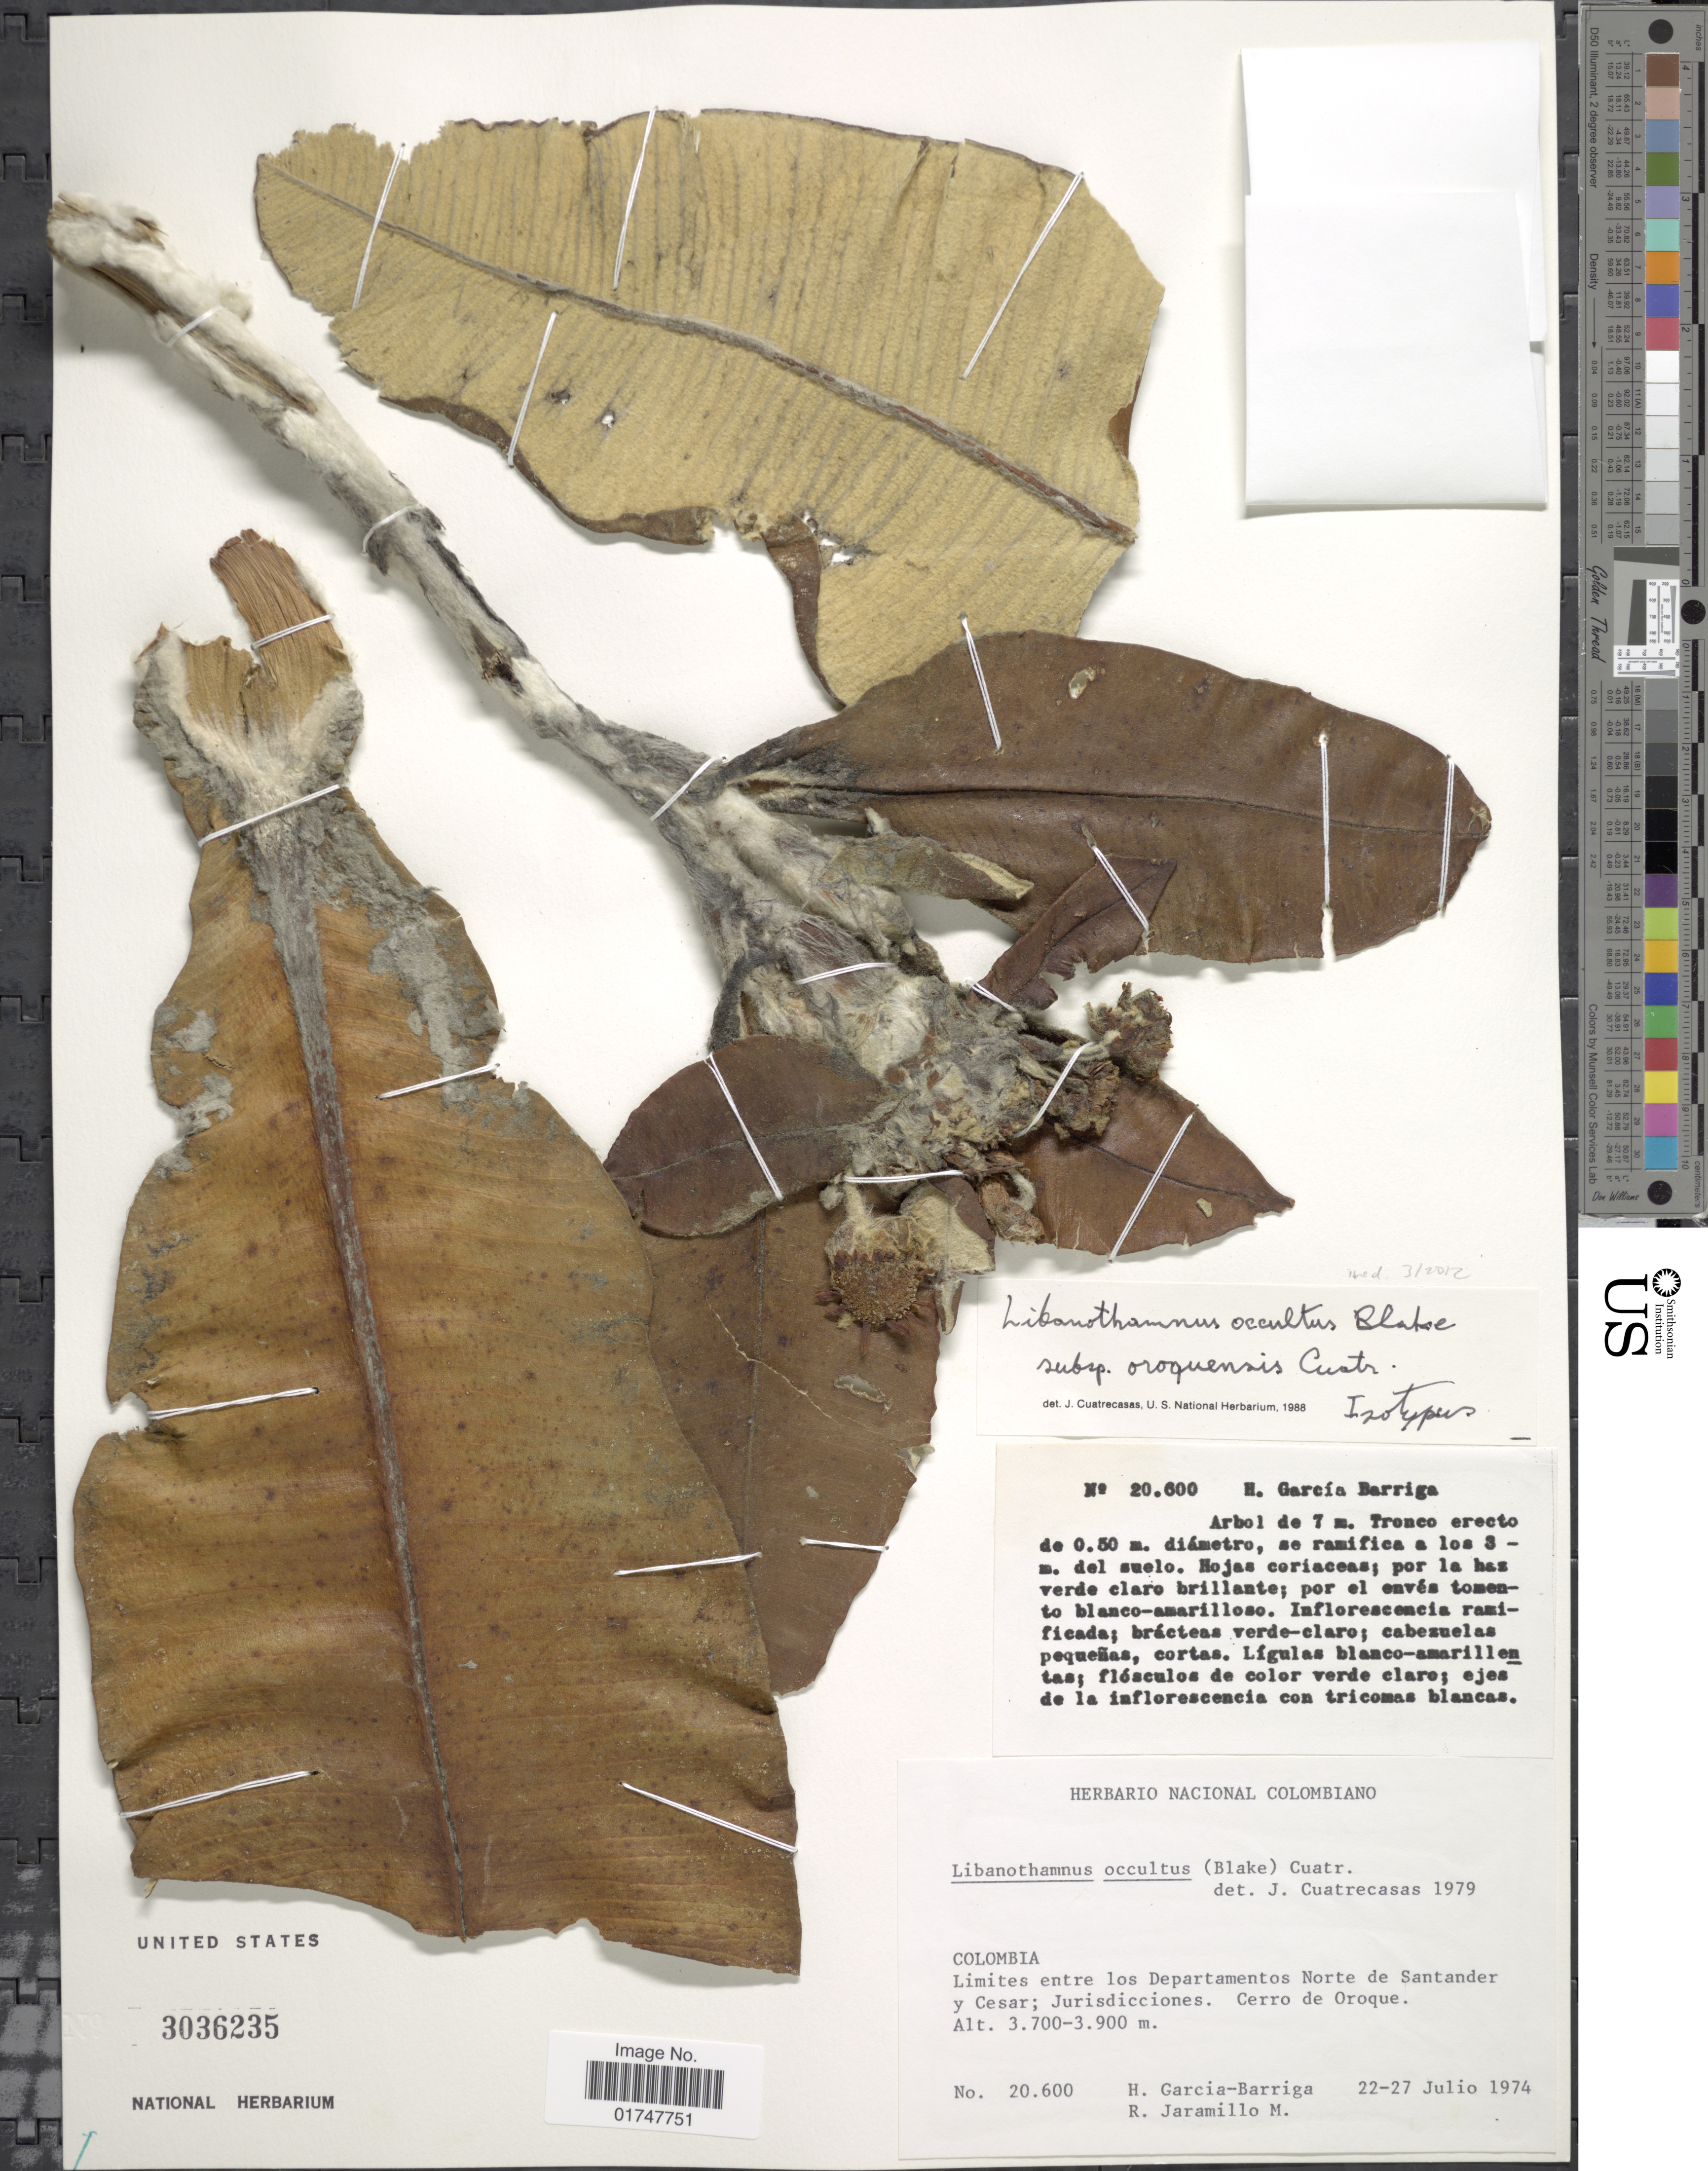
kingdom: Plantae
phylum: Tracheophyta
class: Magnoliopsida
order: Asterales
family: Asteraceae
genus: Libanothamnus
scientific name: Libanothamnus occultus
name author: (S.F. Blake) Cuatrec.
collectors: H. García Barriga & R. Jaramillo M.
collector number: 20600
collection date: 1974-07-22/1974-07-27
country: Colombia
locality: Límites entre los Departamentos Norte de Santander y Cesar; Jurisdicciones. Cerro de Oroque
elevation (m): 3700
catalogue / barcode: US 3036235